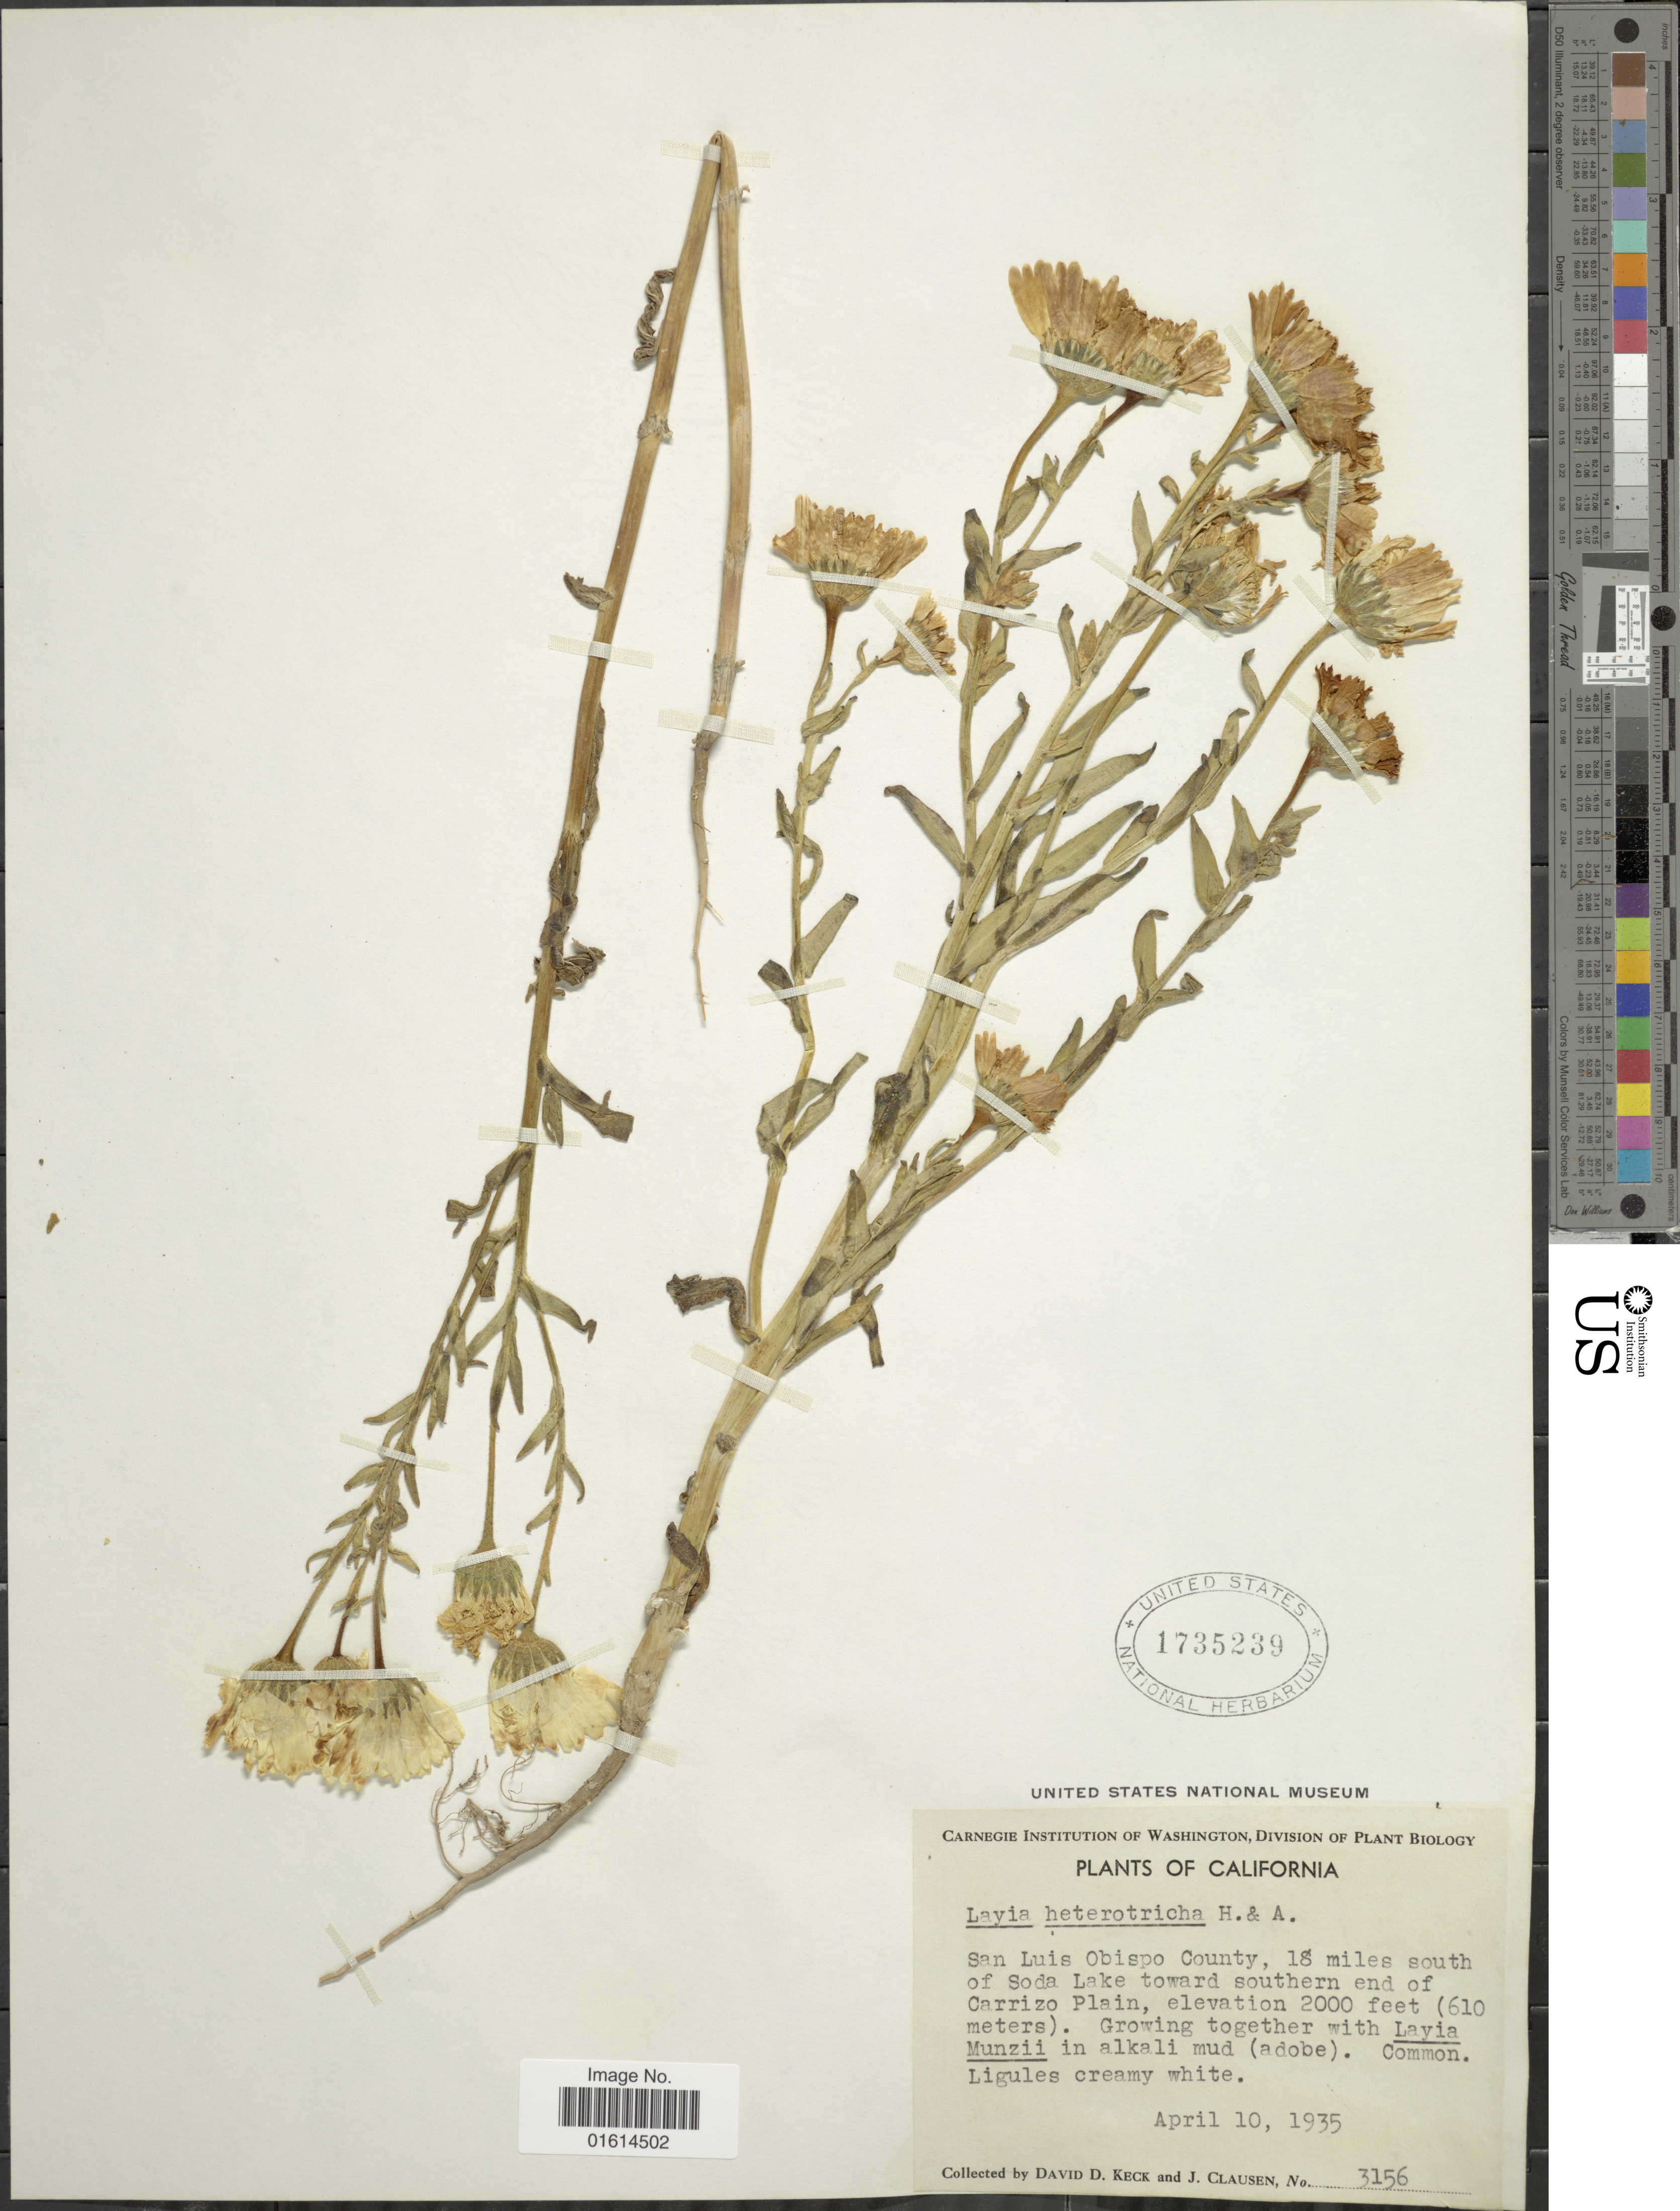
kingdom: Plantae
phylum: Tracheophyta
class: Magnoliopsida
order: Asterales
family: Asteraceae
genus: Layia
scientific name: Layia heterotricha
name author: (DC.) Hook. & Arn.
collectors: D. D. Keck & J. Clausen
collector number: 3156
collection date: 1935-04-10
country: United States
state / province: California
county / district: San Luis Obispo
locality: San Luis Obispo County, 18 miles south of Soda Lake toward southern end of Carrizo Plain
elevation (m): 610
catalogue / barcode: US 1735239